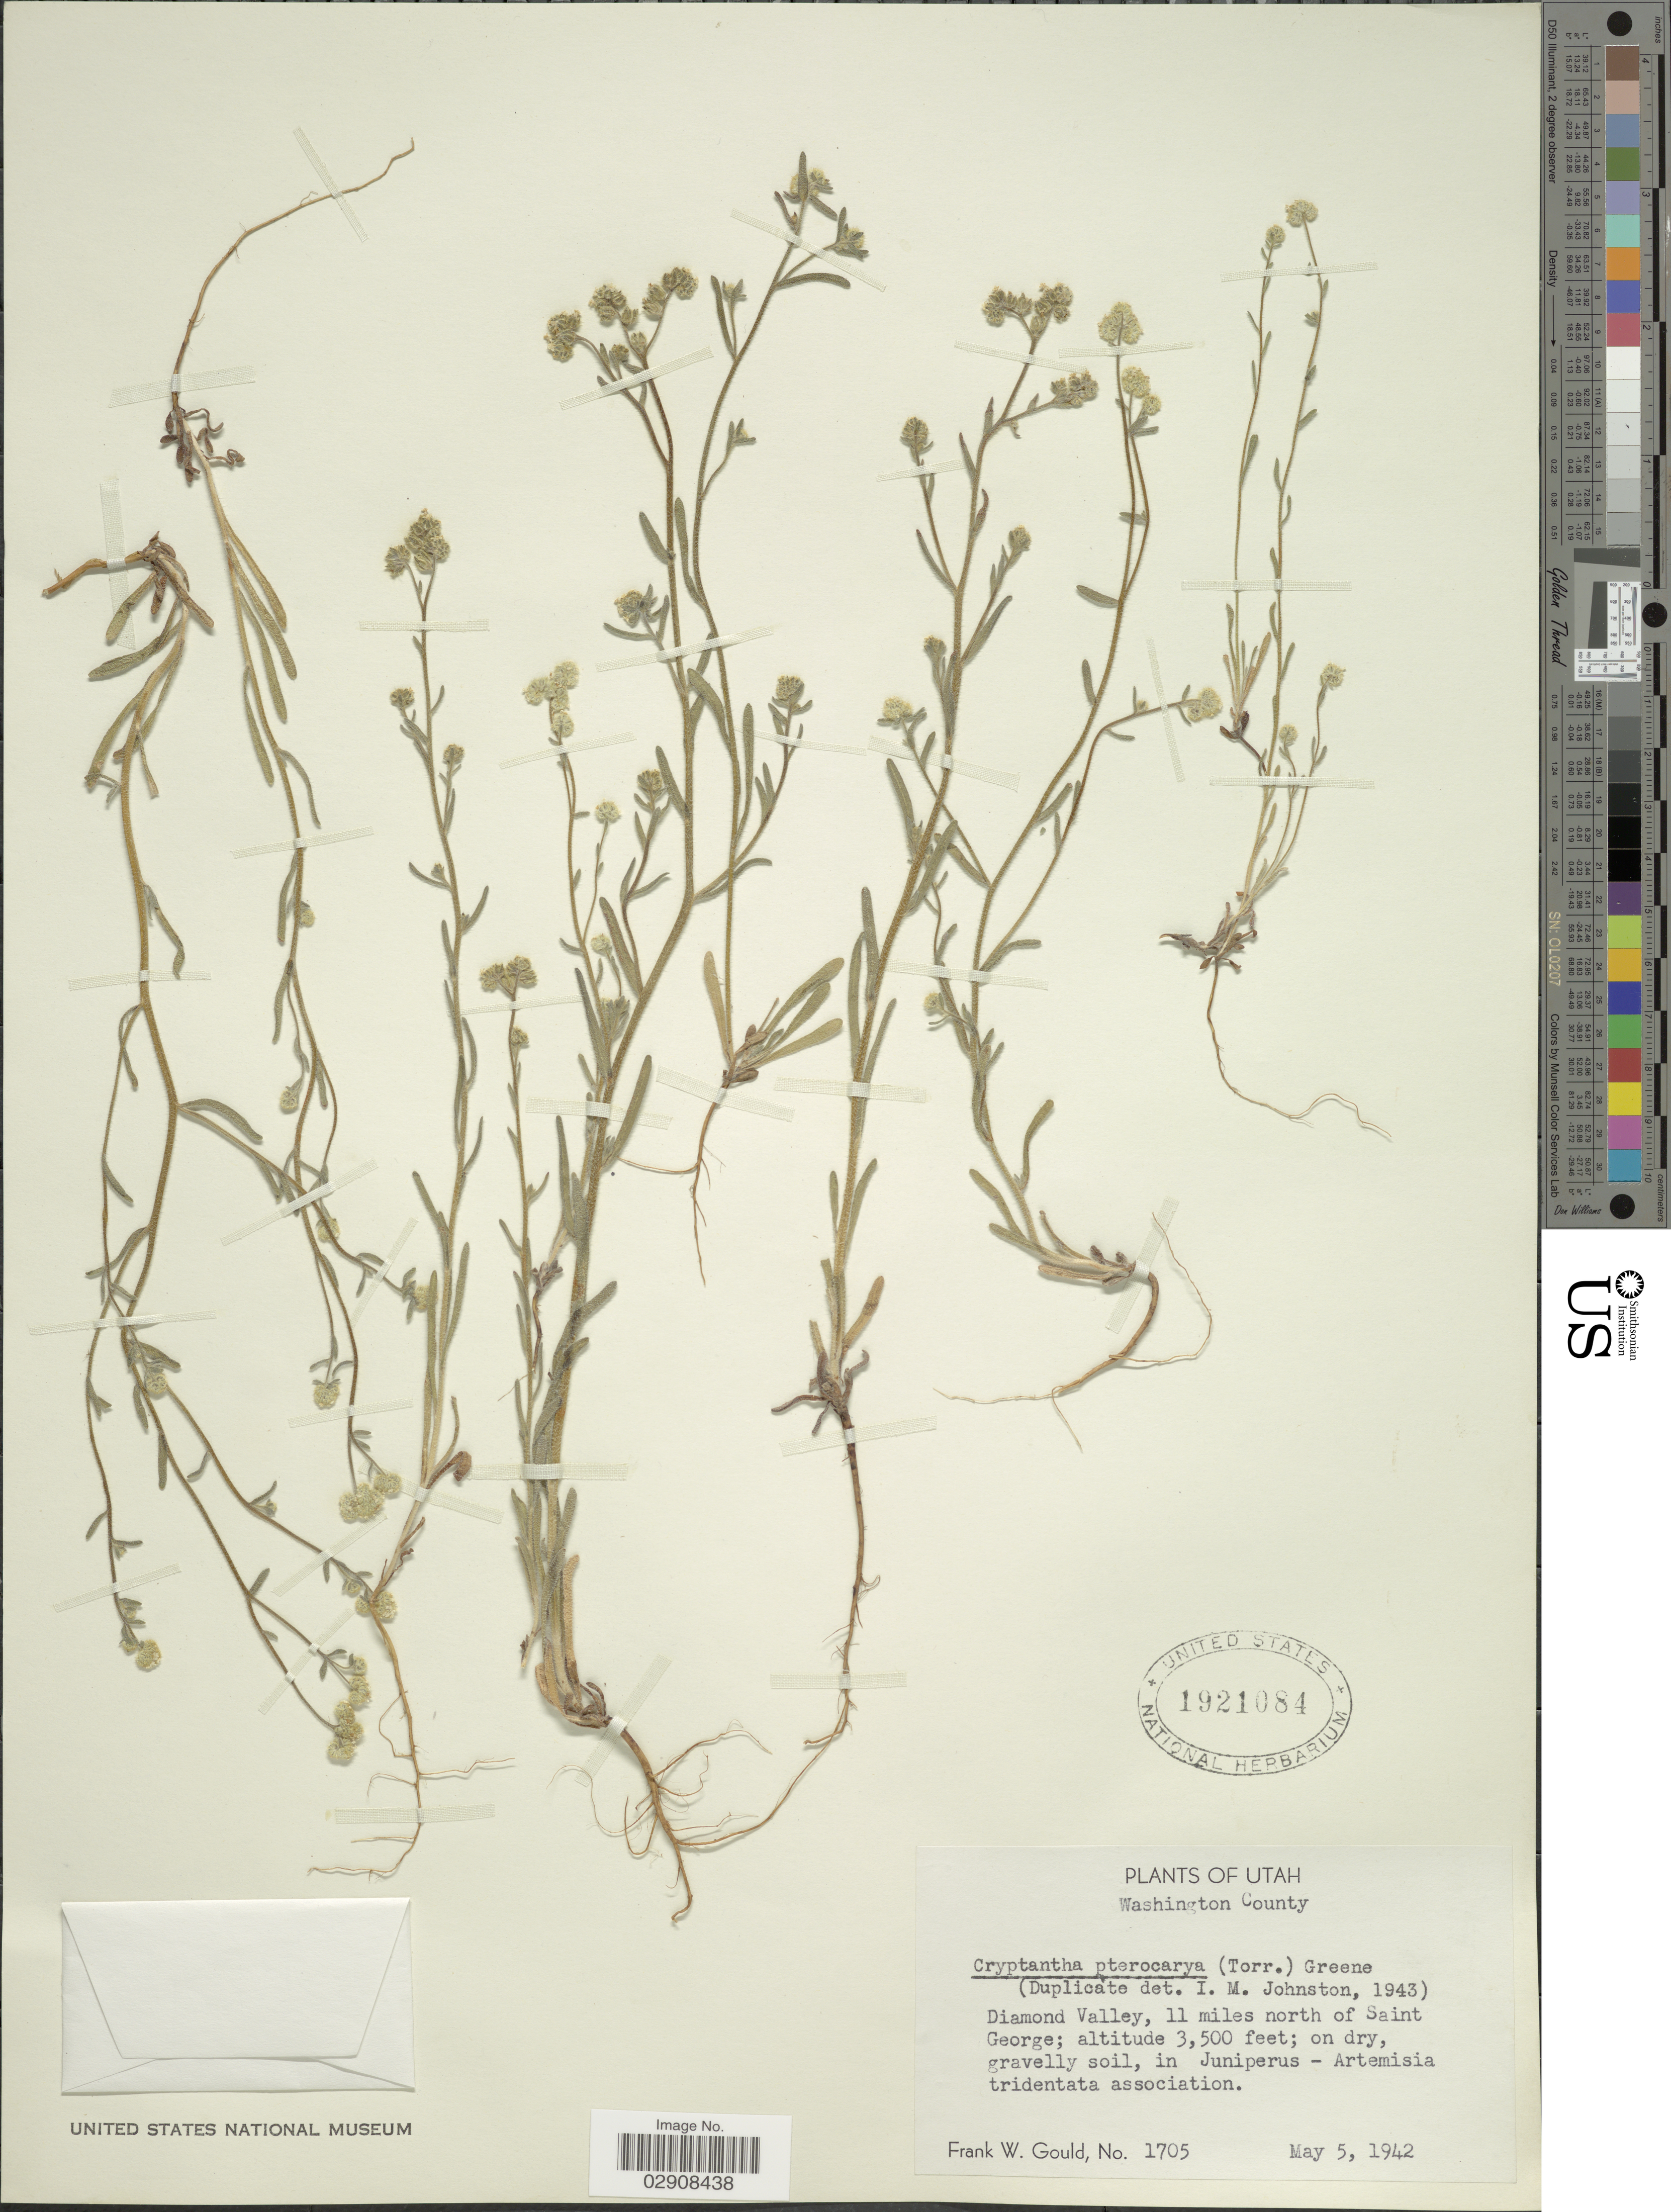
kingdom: Plantae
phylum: Tracheophyta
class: Magnoliopsida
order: Boraginales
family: Boraginaceae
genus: Cryptantha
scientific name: Cryptantha pterocarya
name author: (Torr.) Greene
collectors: F. W. Gould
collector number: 1705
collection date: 1942-05-05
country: United States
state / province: Utah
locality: Washington County. Diamond Valley, 11 miles north of Saint George.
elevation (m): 1067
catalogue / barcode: US 1921084